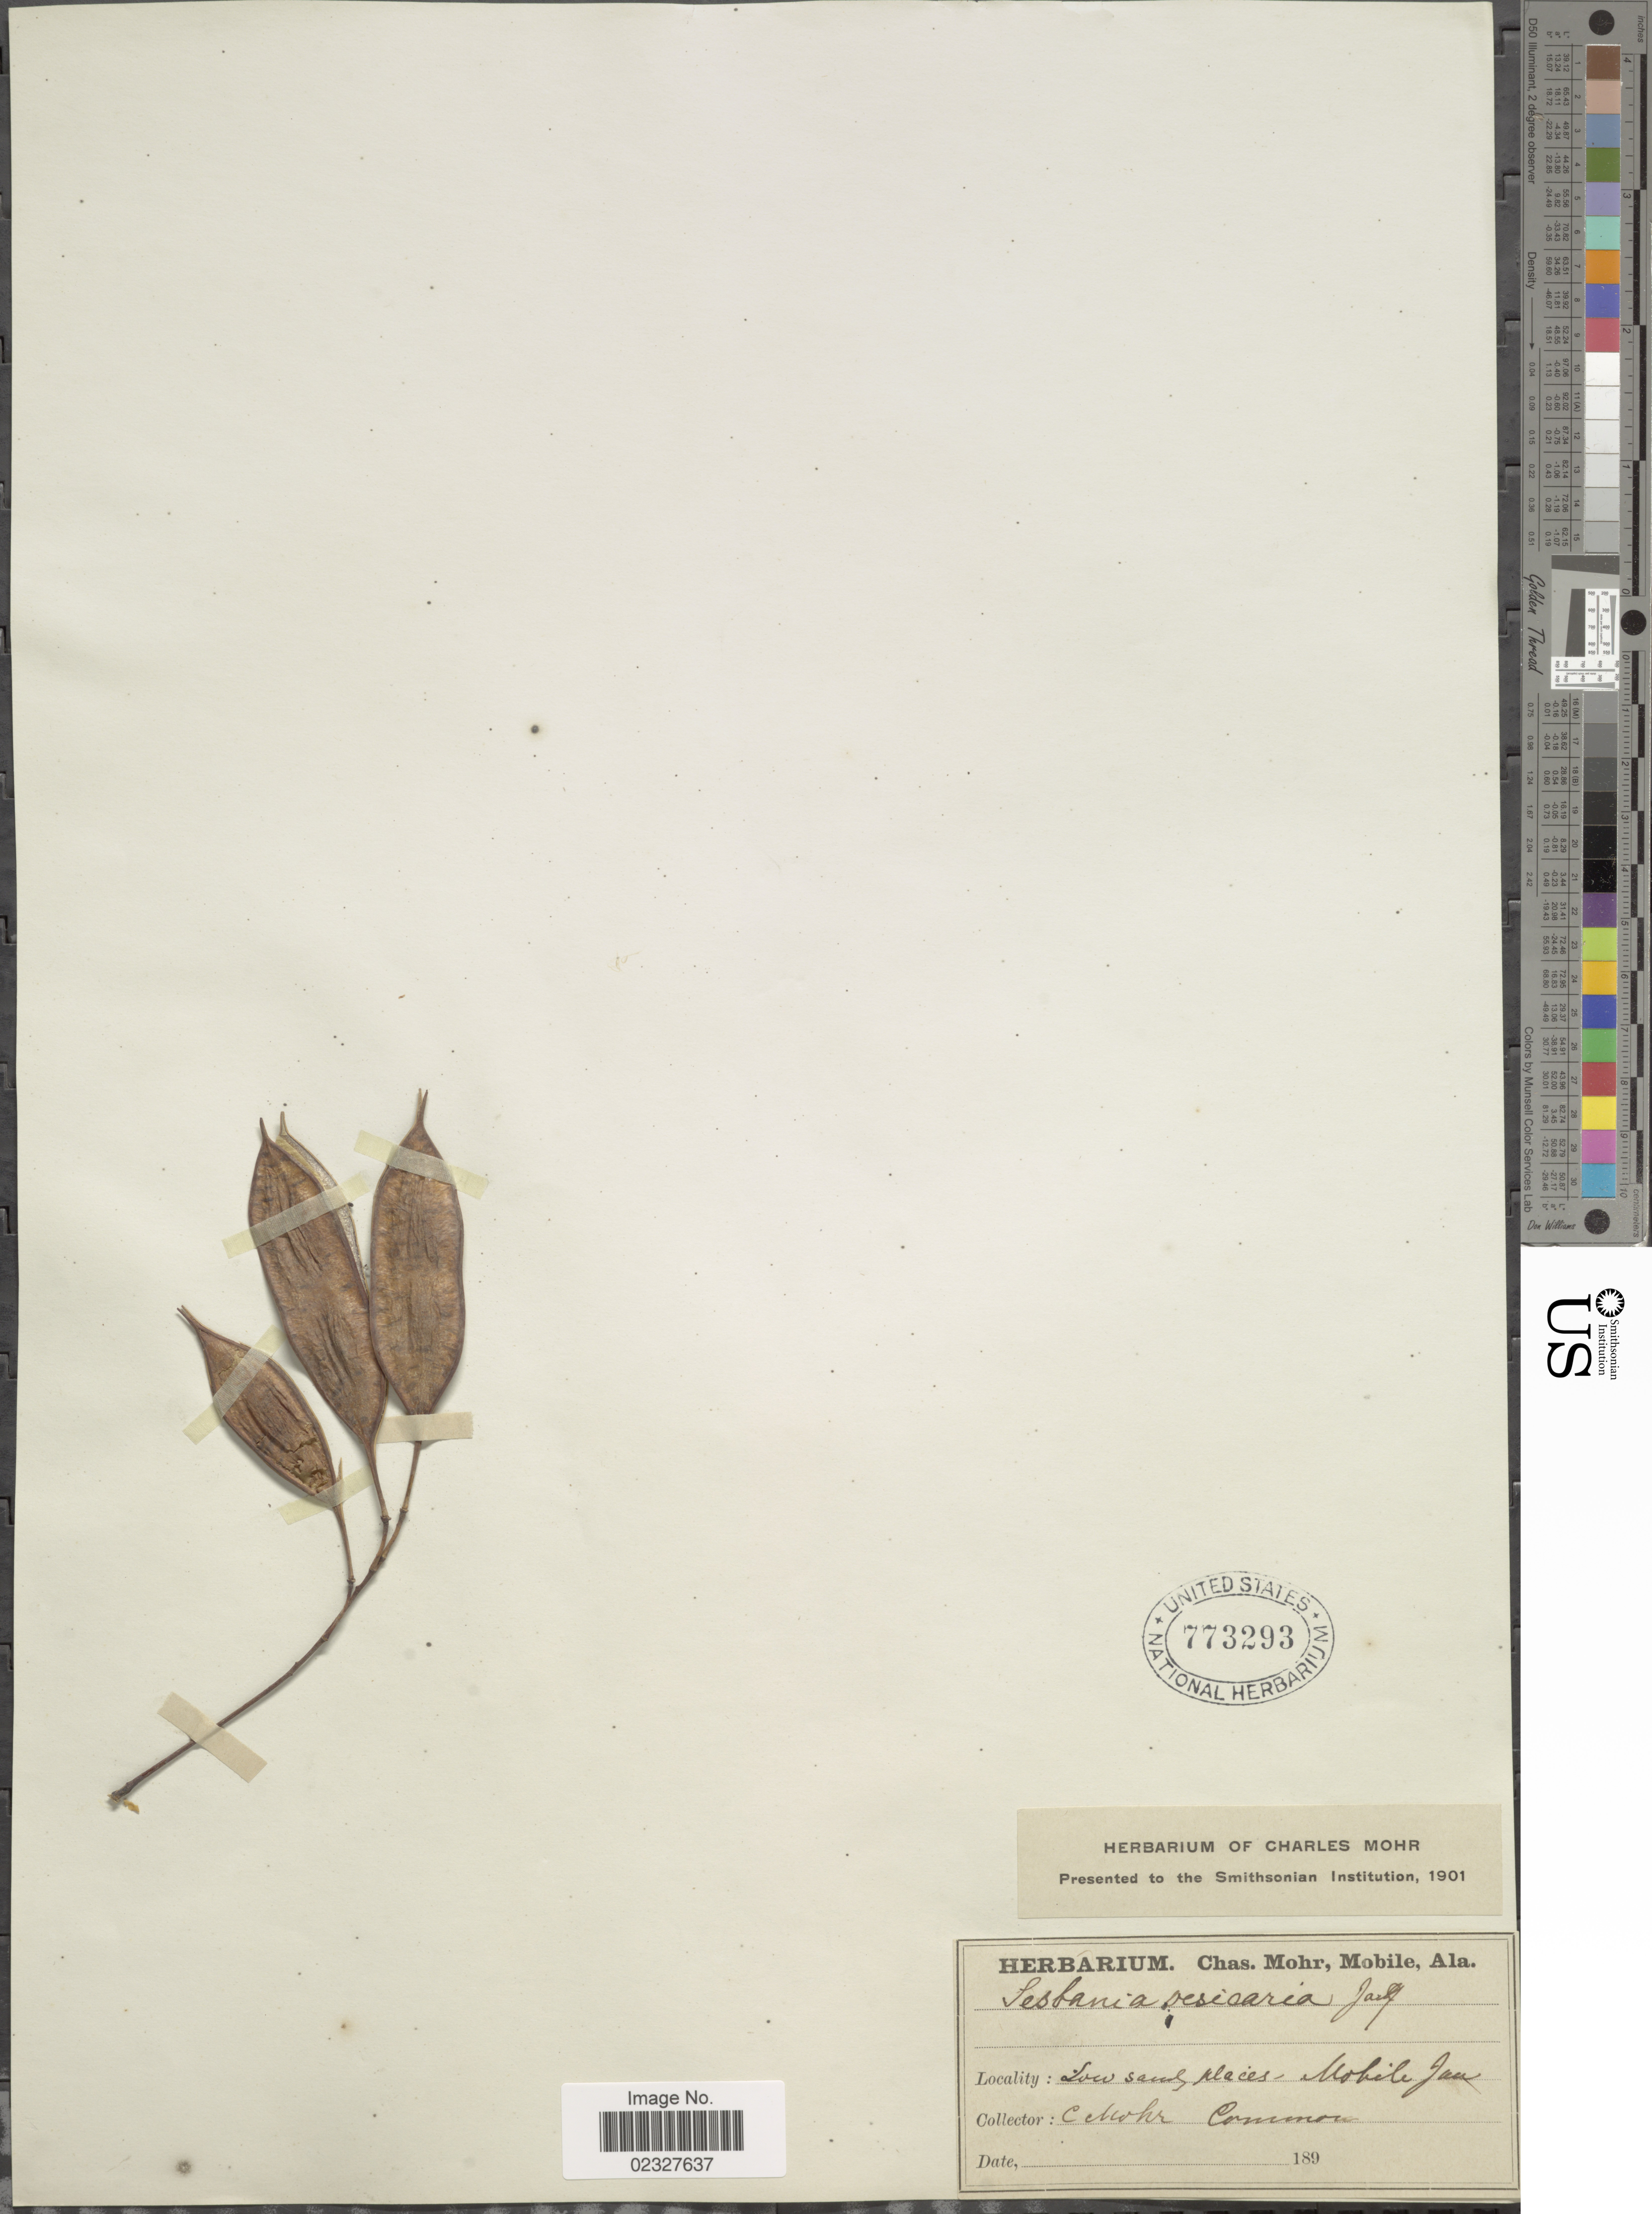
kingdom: Plantae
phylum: Tracheophyta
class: Magnoliopsida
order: Fabales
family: Fabaceae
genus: Sesbania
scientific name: Sesbania vesicaria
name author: (Jacq.) Elliott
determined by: Strong, Mark T., (BOT), Smithsonian Institution - National Museum of Natural History (UNITED STATES)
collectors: Mohr, C. T. (herbarium)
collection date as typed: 189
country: United States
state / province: Alabama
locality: Low sandy places, Mobile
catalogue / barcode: US 773293